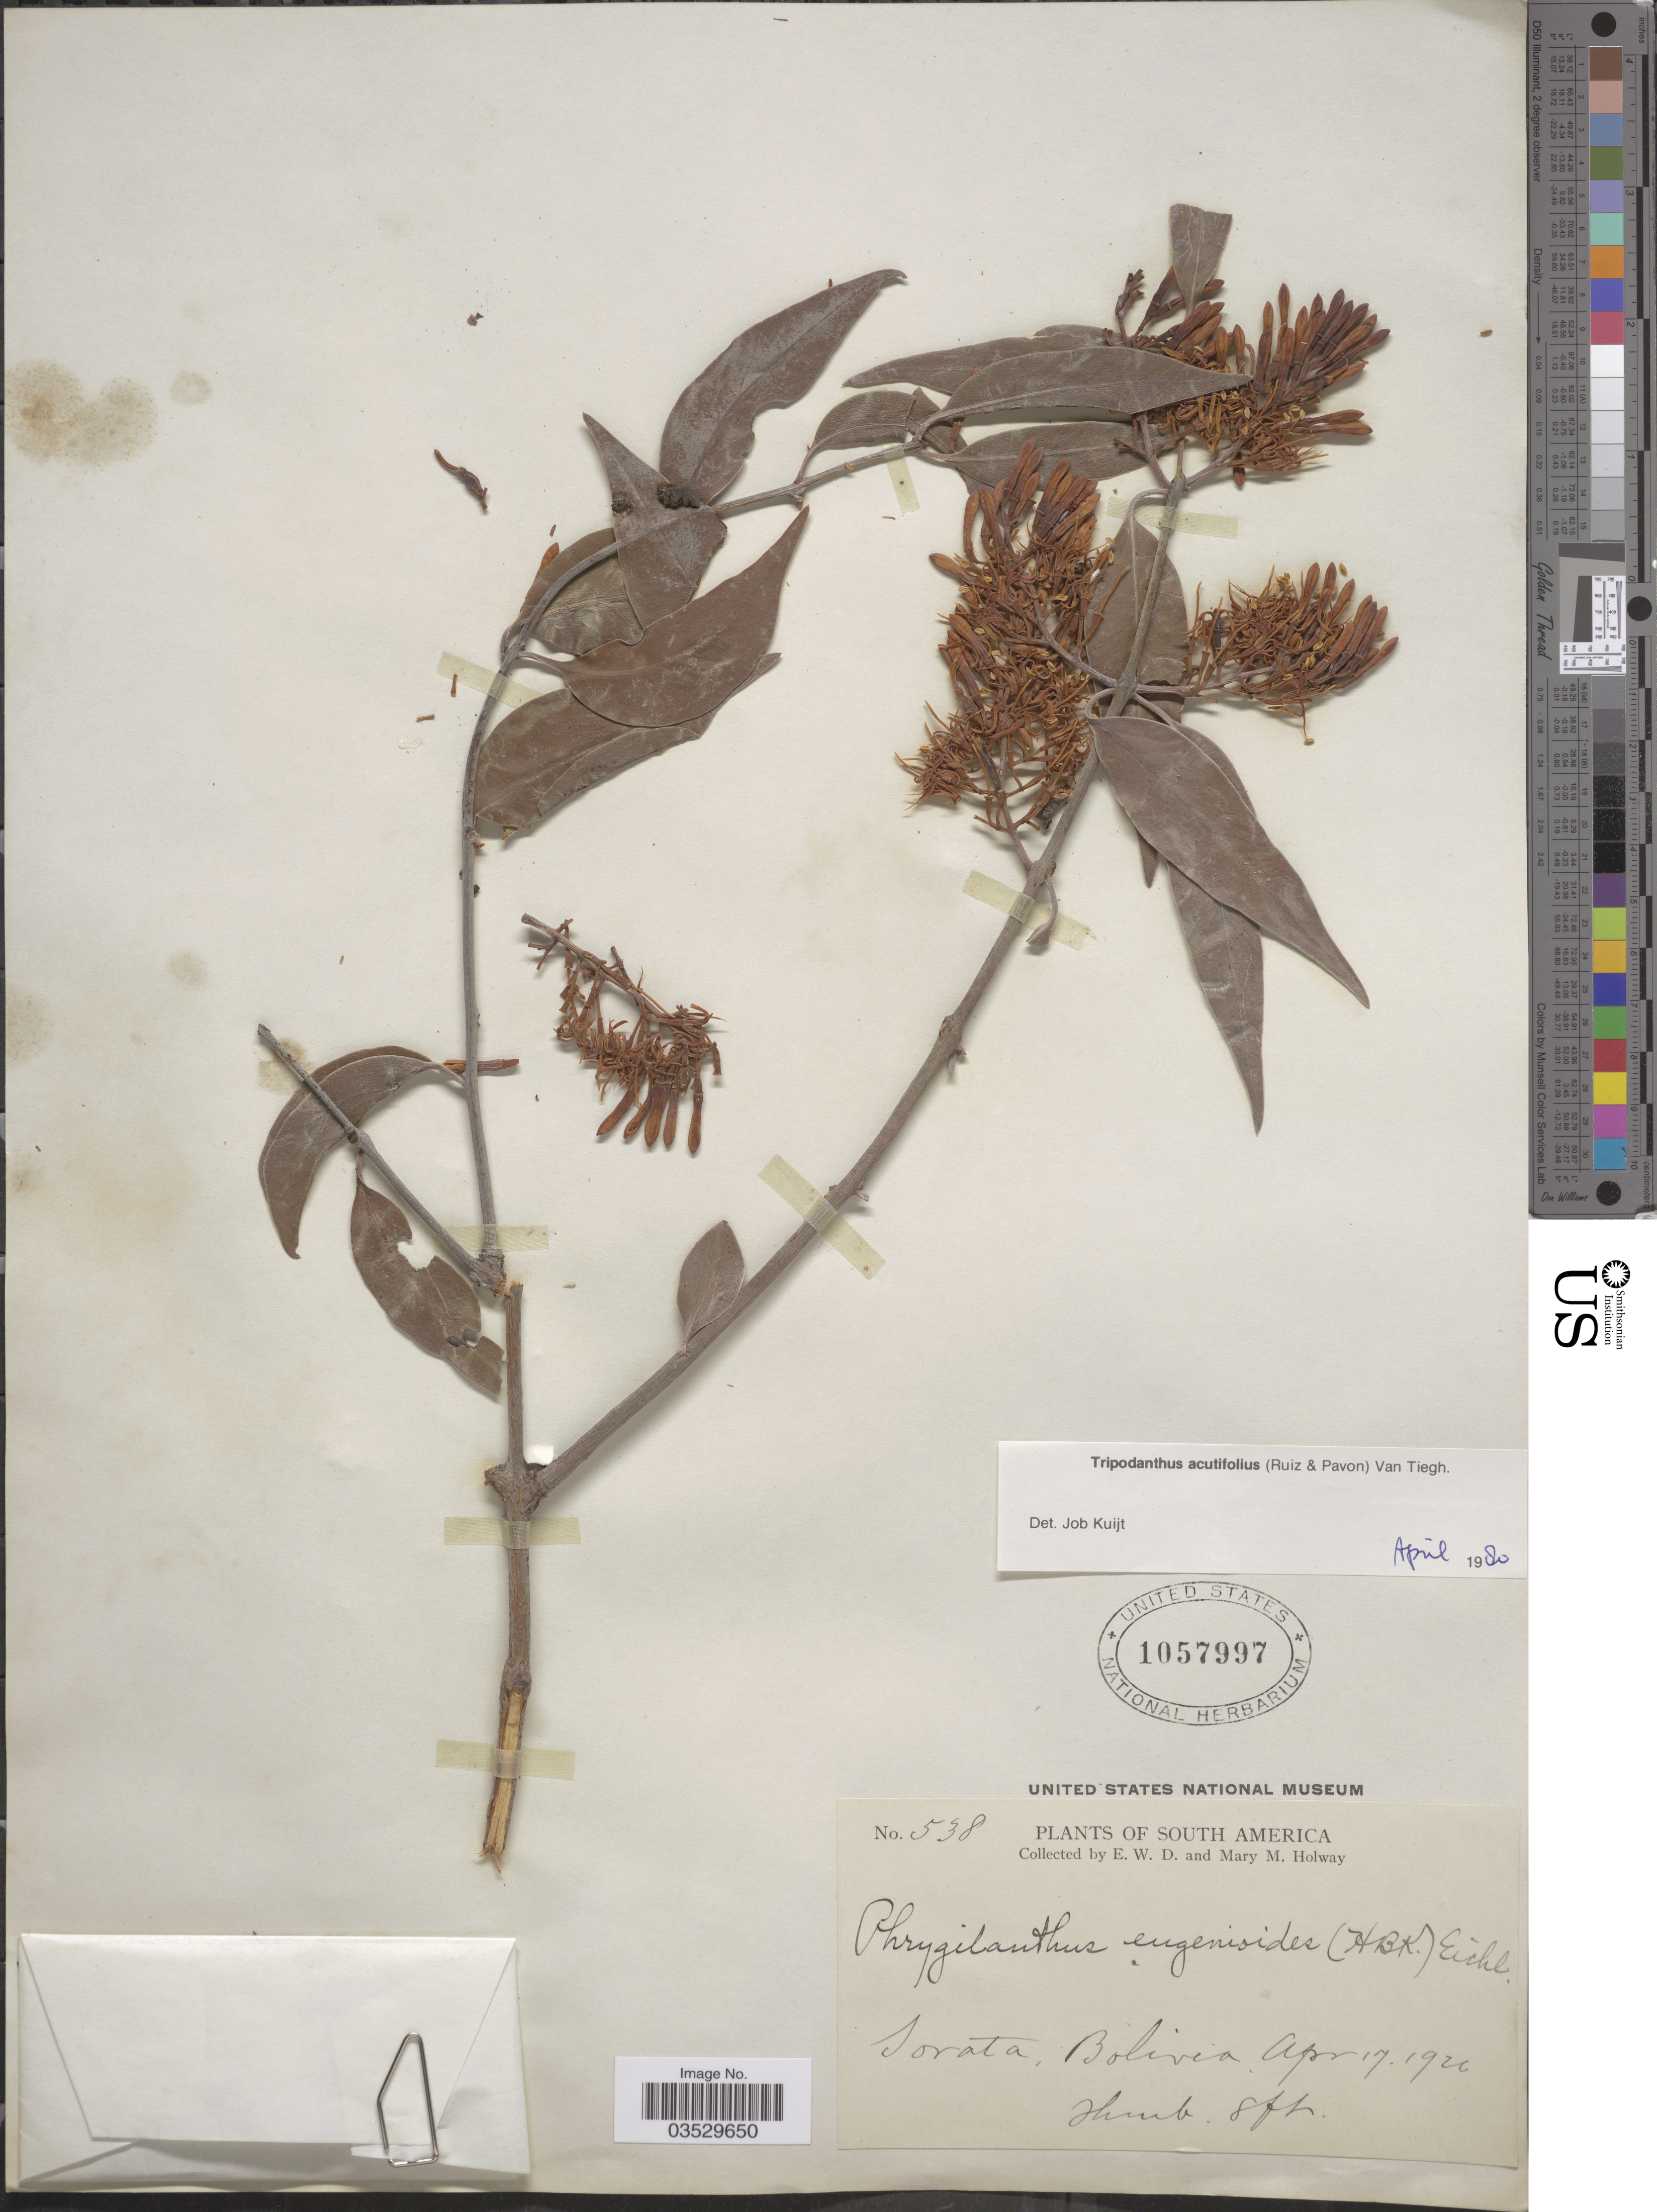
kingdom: Plantae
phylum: Tracheophyta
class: Magnoliopsida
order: Santalales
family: Loranthaceae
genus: Tripodanthus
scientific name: Tripodanthus acutifolius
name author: Tiegh.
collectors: E. W. D. Holway & M. M. Holway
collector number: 538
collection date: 1926-04-17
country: Bolivia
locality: Sorata.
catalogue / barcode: US 1057997